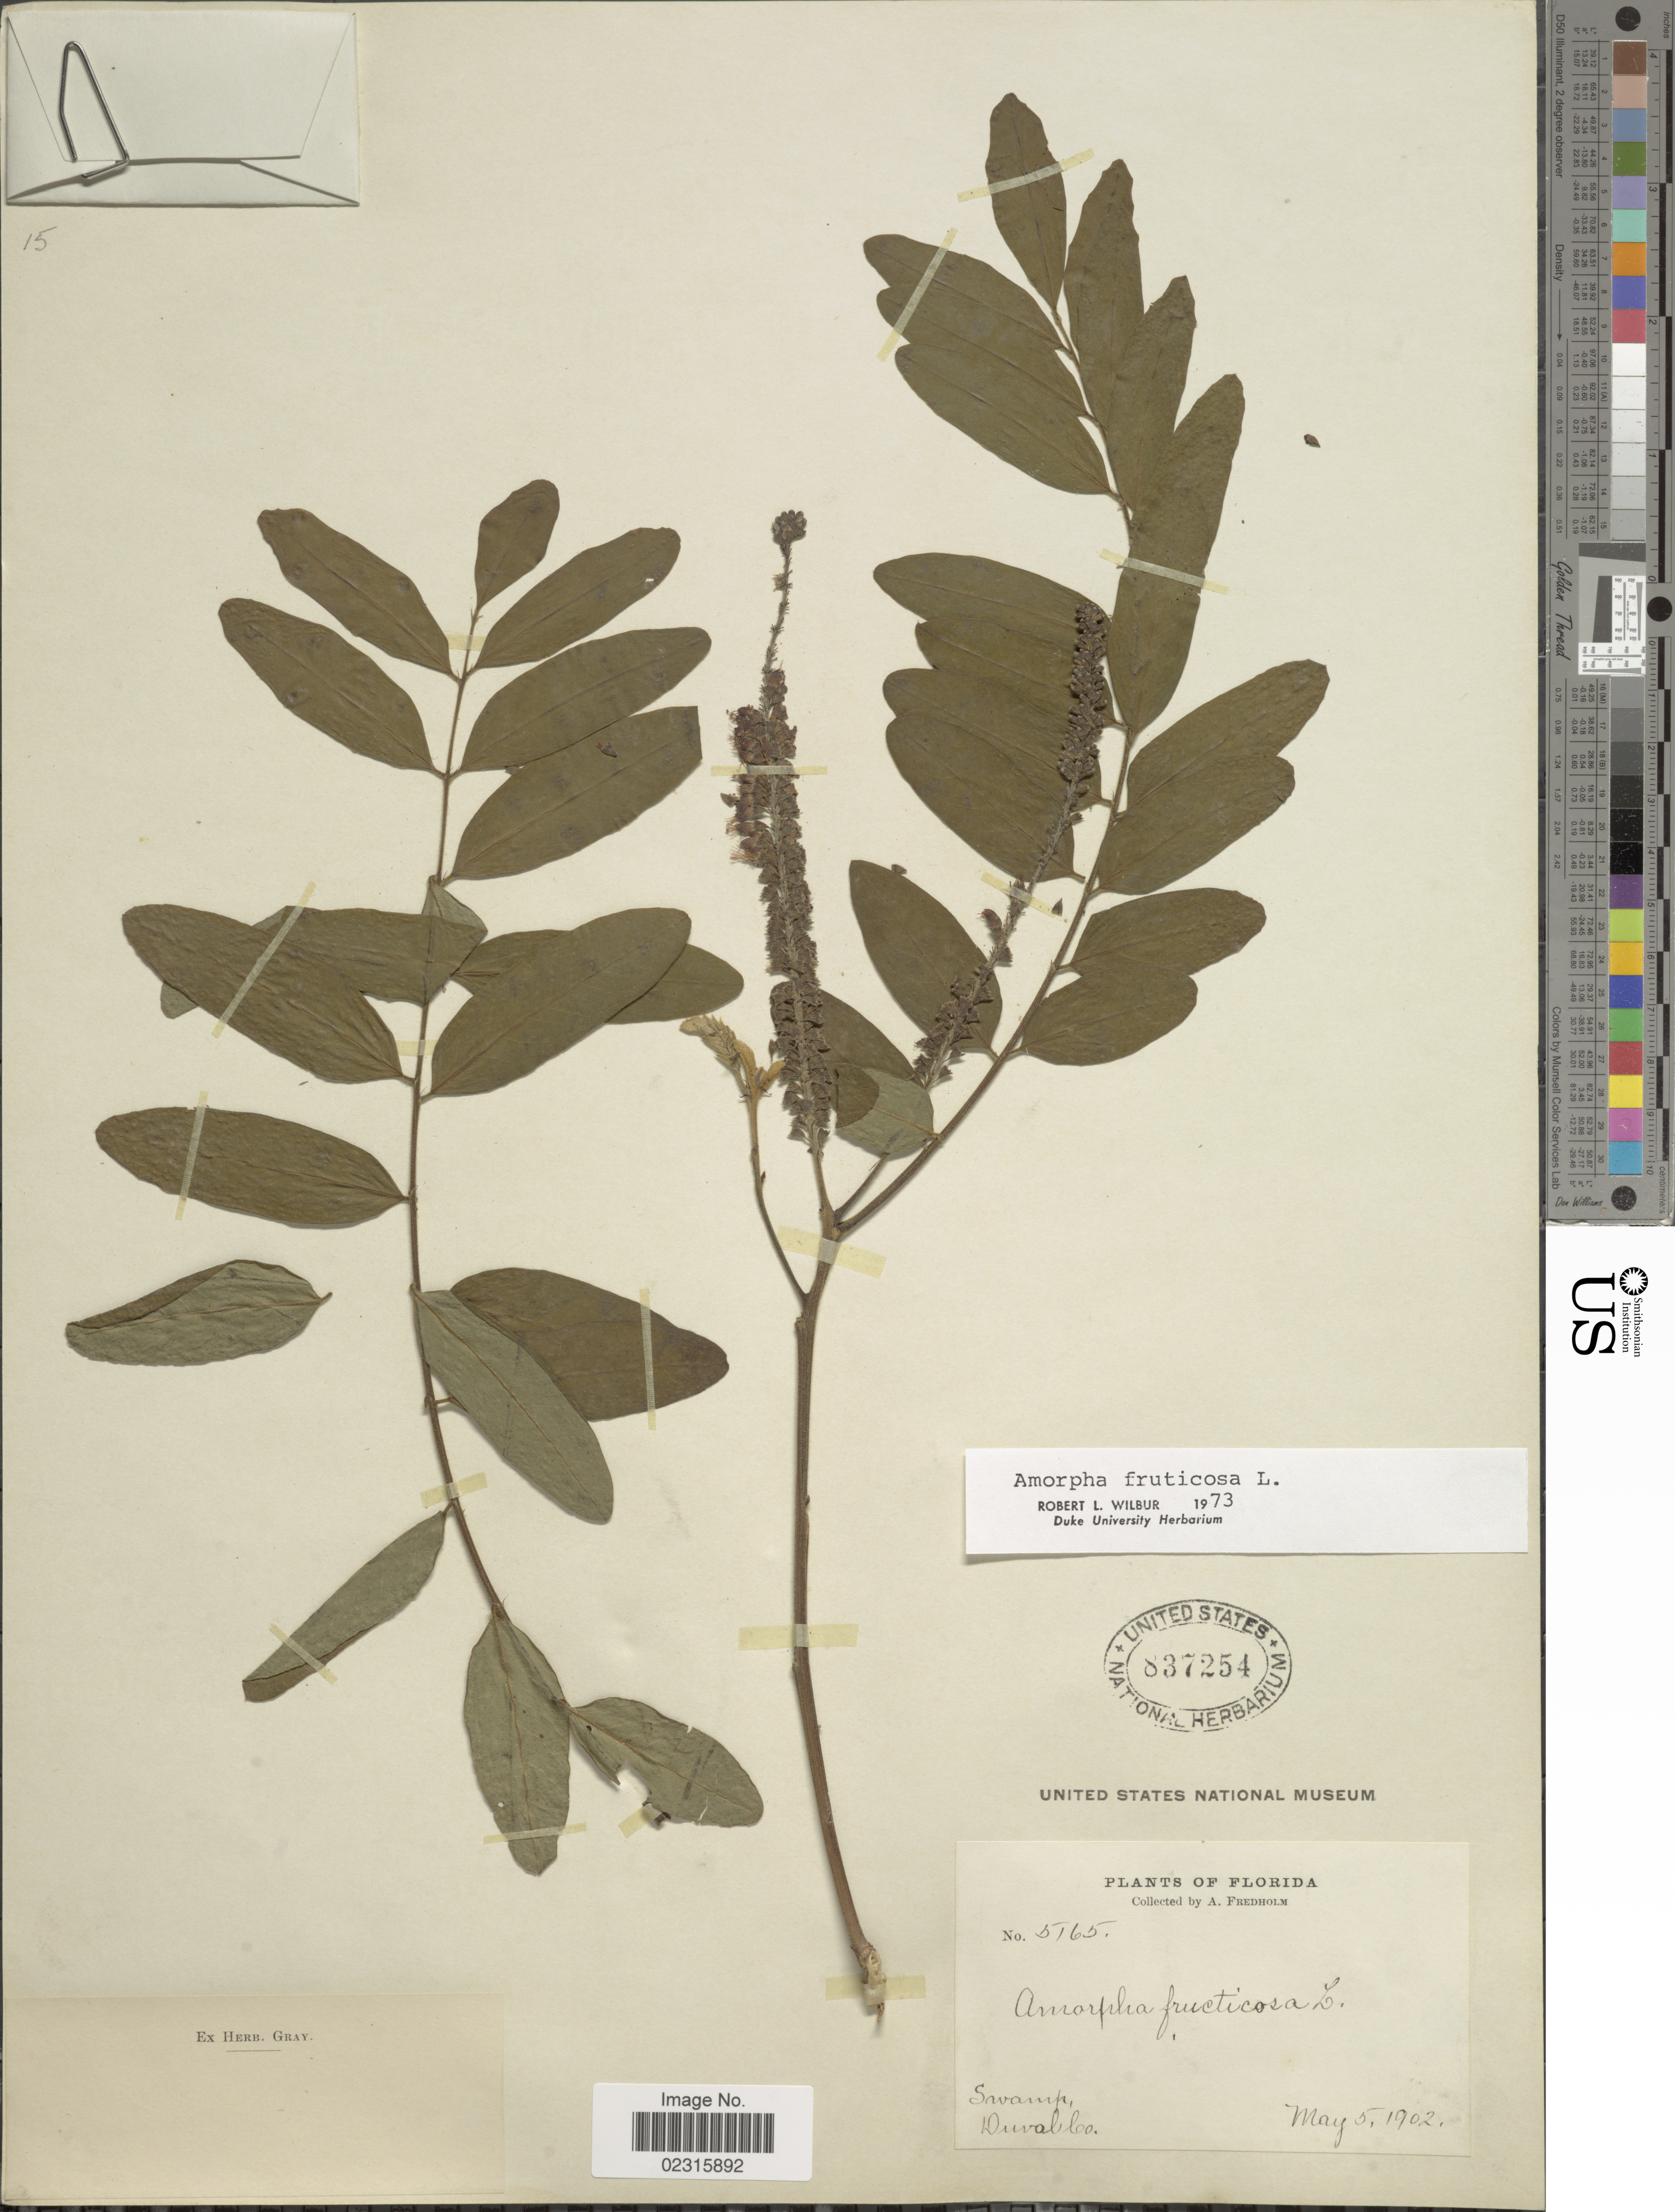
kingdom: Plantae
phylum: Tracheophyta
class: Magnoliopsida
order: Fabales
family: Fabaceae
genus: Amorpha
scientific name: Amorpha fruticosa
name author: L.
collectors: A. Fredholm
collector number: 5165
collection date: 1902-05-05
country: United States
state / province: Florida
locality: Duval Co.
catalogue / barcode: US 837254